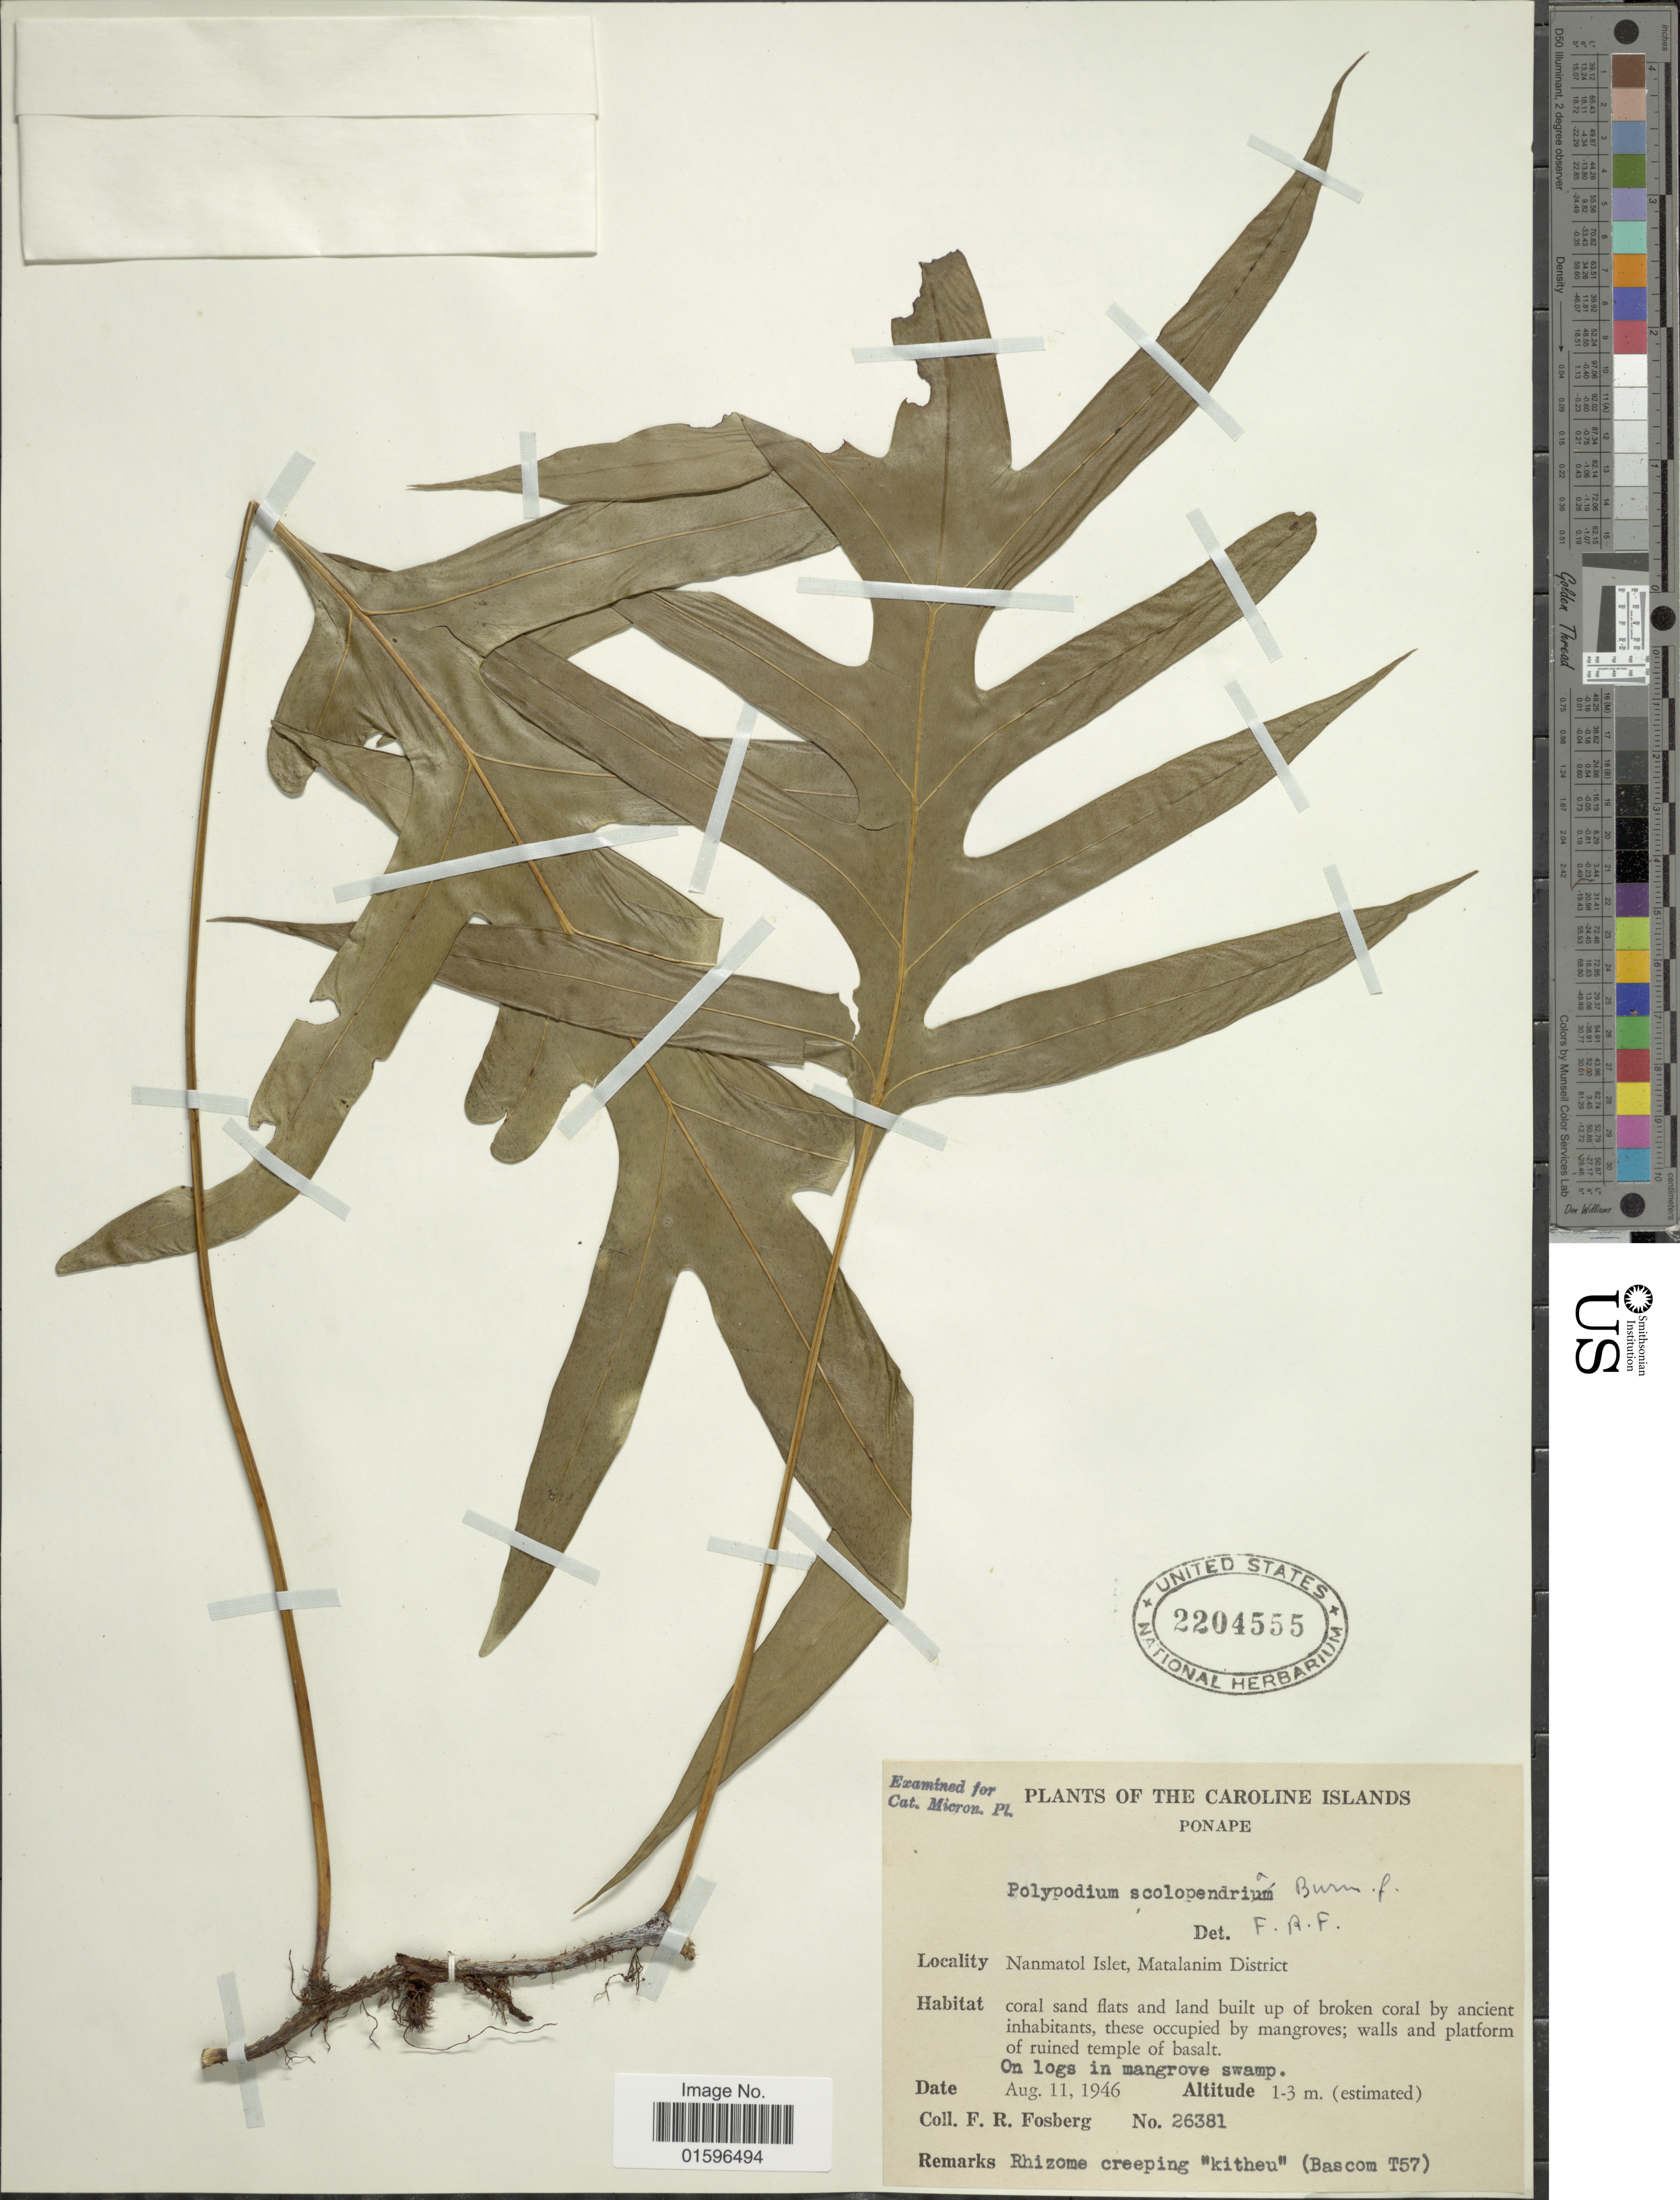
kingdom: Plantae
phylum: Tracheophyta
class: Polypodiopsida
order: Polypodiales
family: Polypodiaceae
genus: Polypodium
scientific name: Polypodium scolopendria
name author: Burm. f.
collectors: F. R. Fosberg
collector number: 26381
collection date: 1946-08-11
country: Micronesia, Federated States of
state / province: Pohnpei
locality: Carolines Islands , Ponape, Nanmatol Islet, Matalanium District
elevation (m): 1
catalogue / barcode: US 2204555